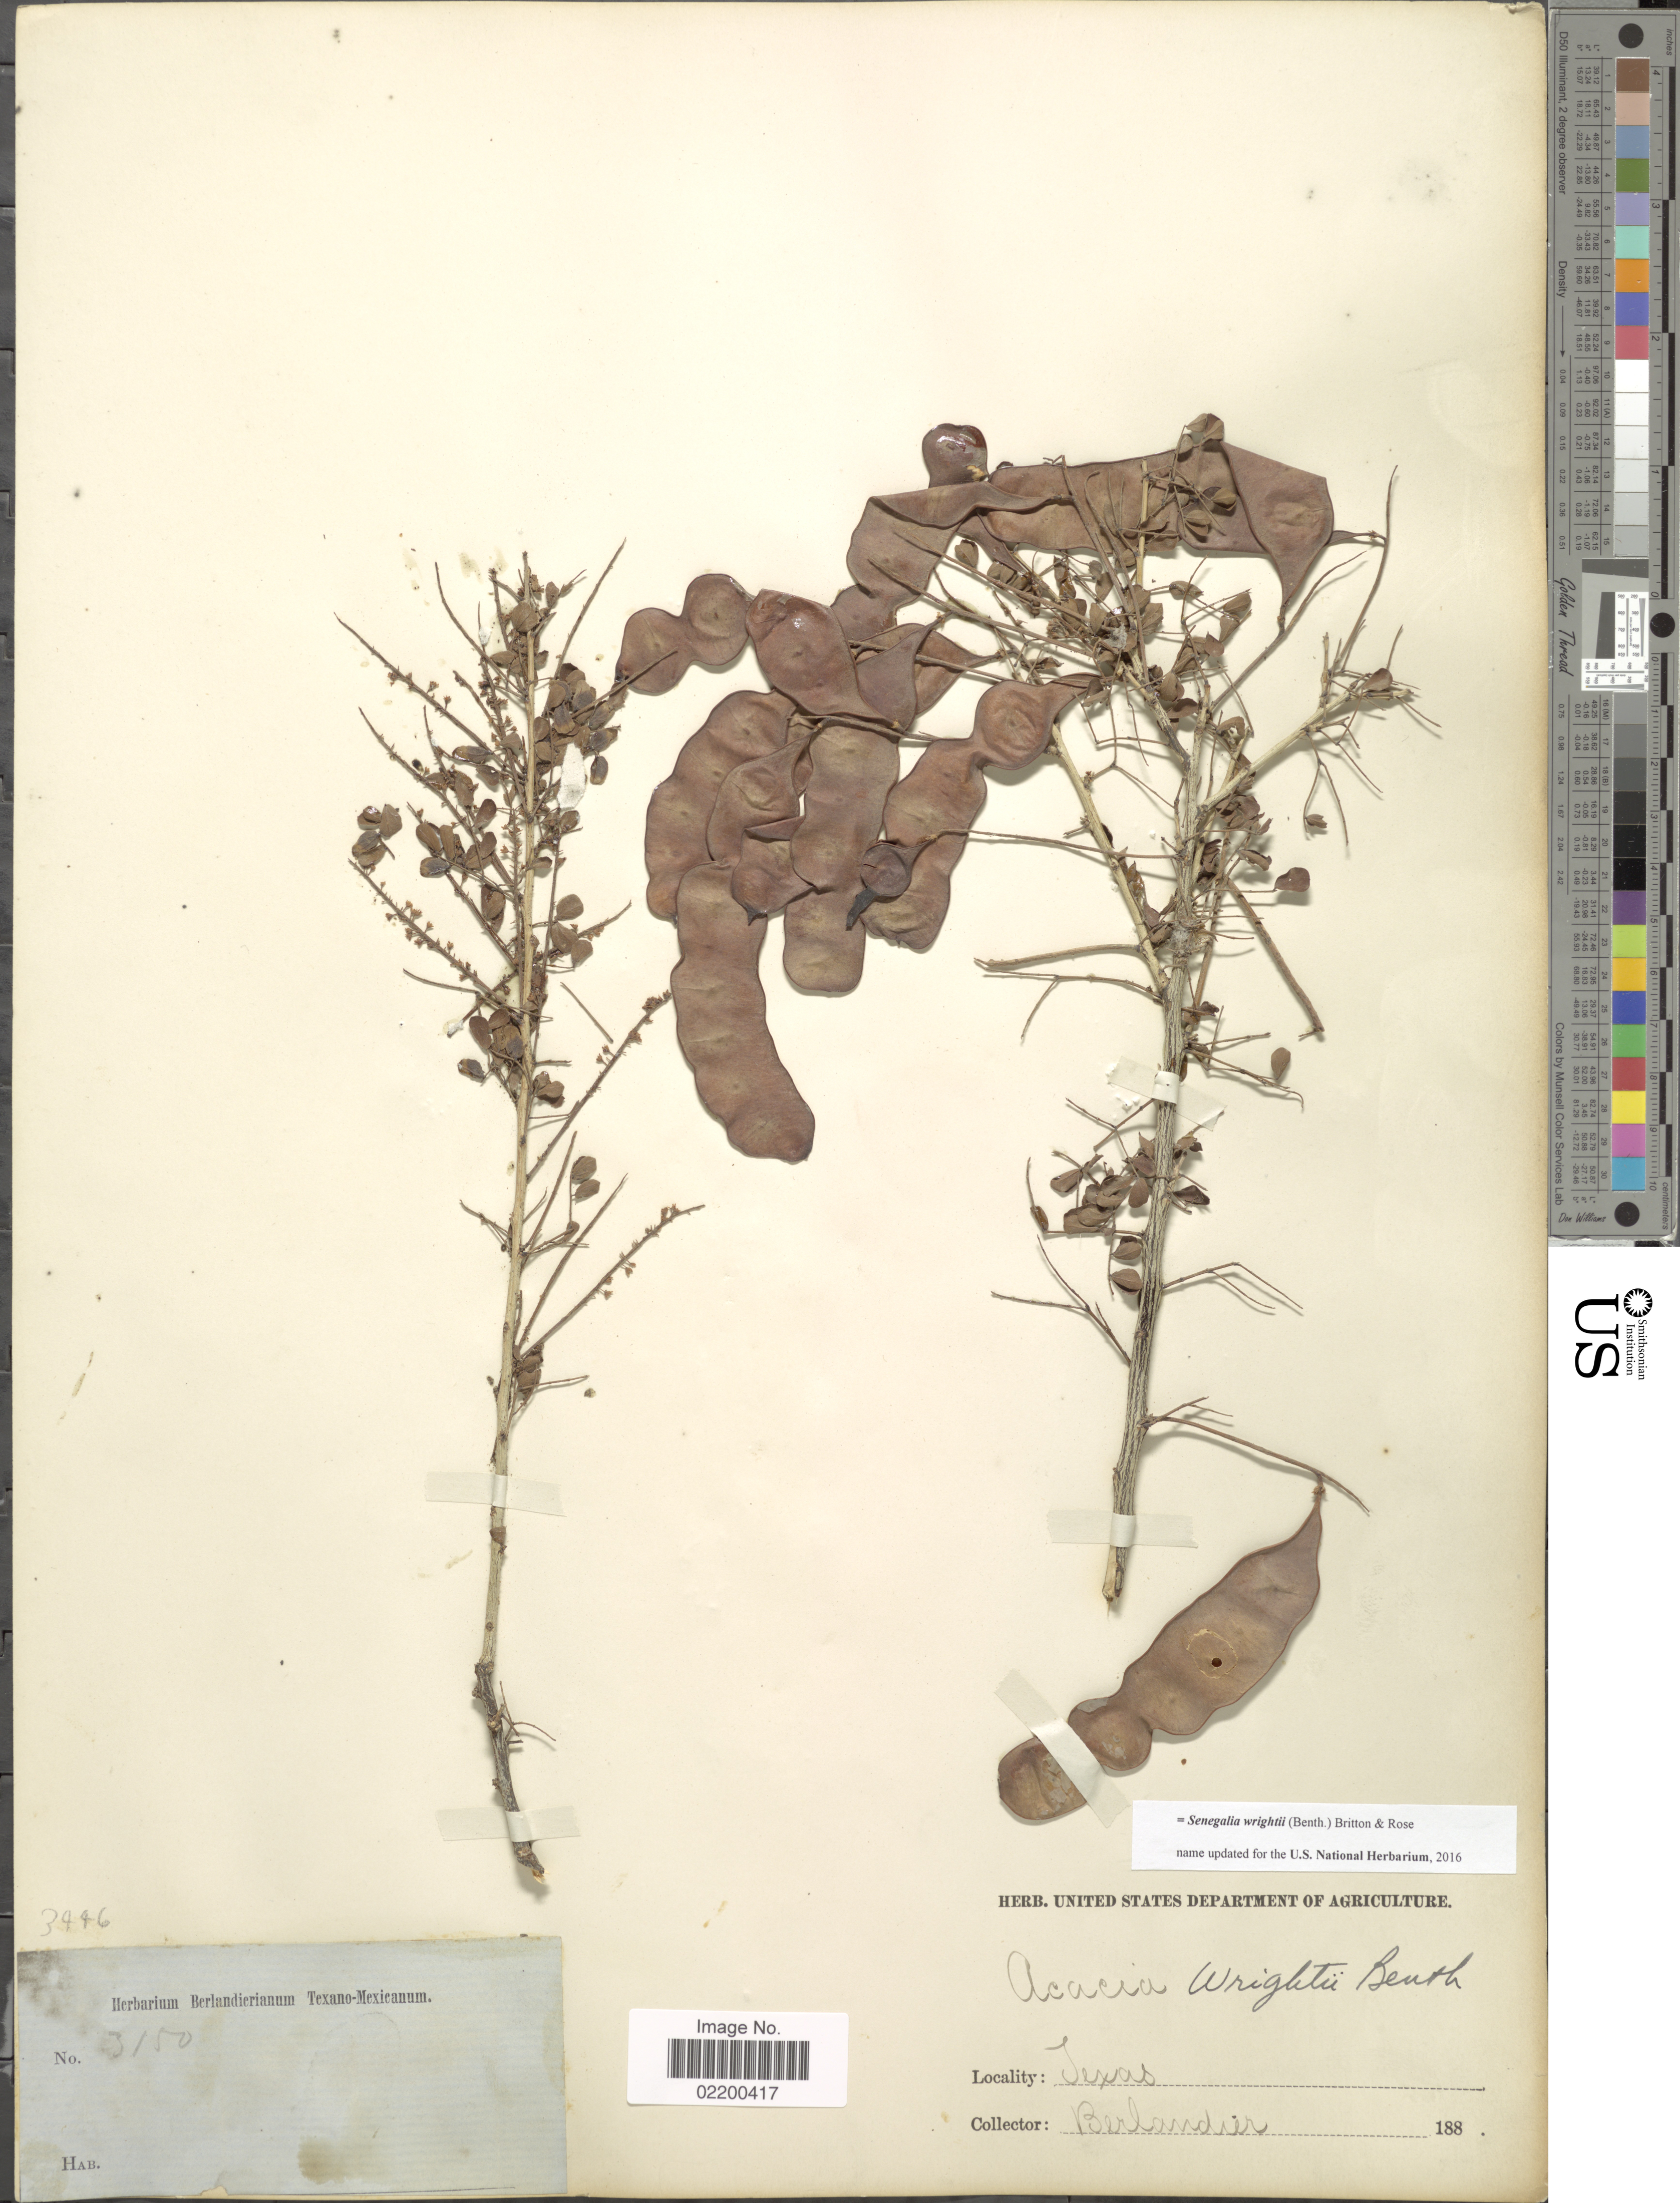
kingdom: Plantae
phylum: Tracheophyta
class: Magnoliopsida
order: Fabales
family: Fabaceae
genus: Senegalia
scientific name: Senegalia wrightii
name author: (Benth.) Britton & Rose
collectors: J. L. Berlandier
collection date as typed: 188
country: United States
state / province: Texas